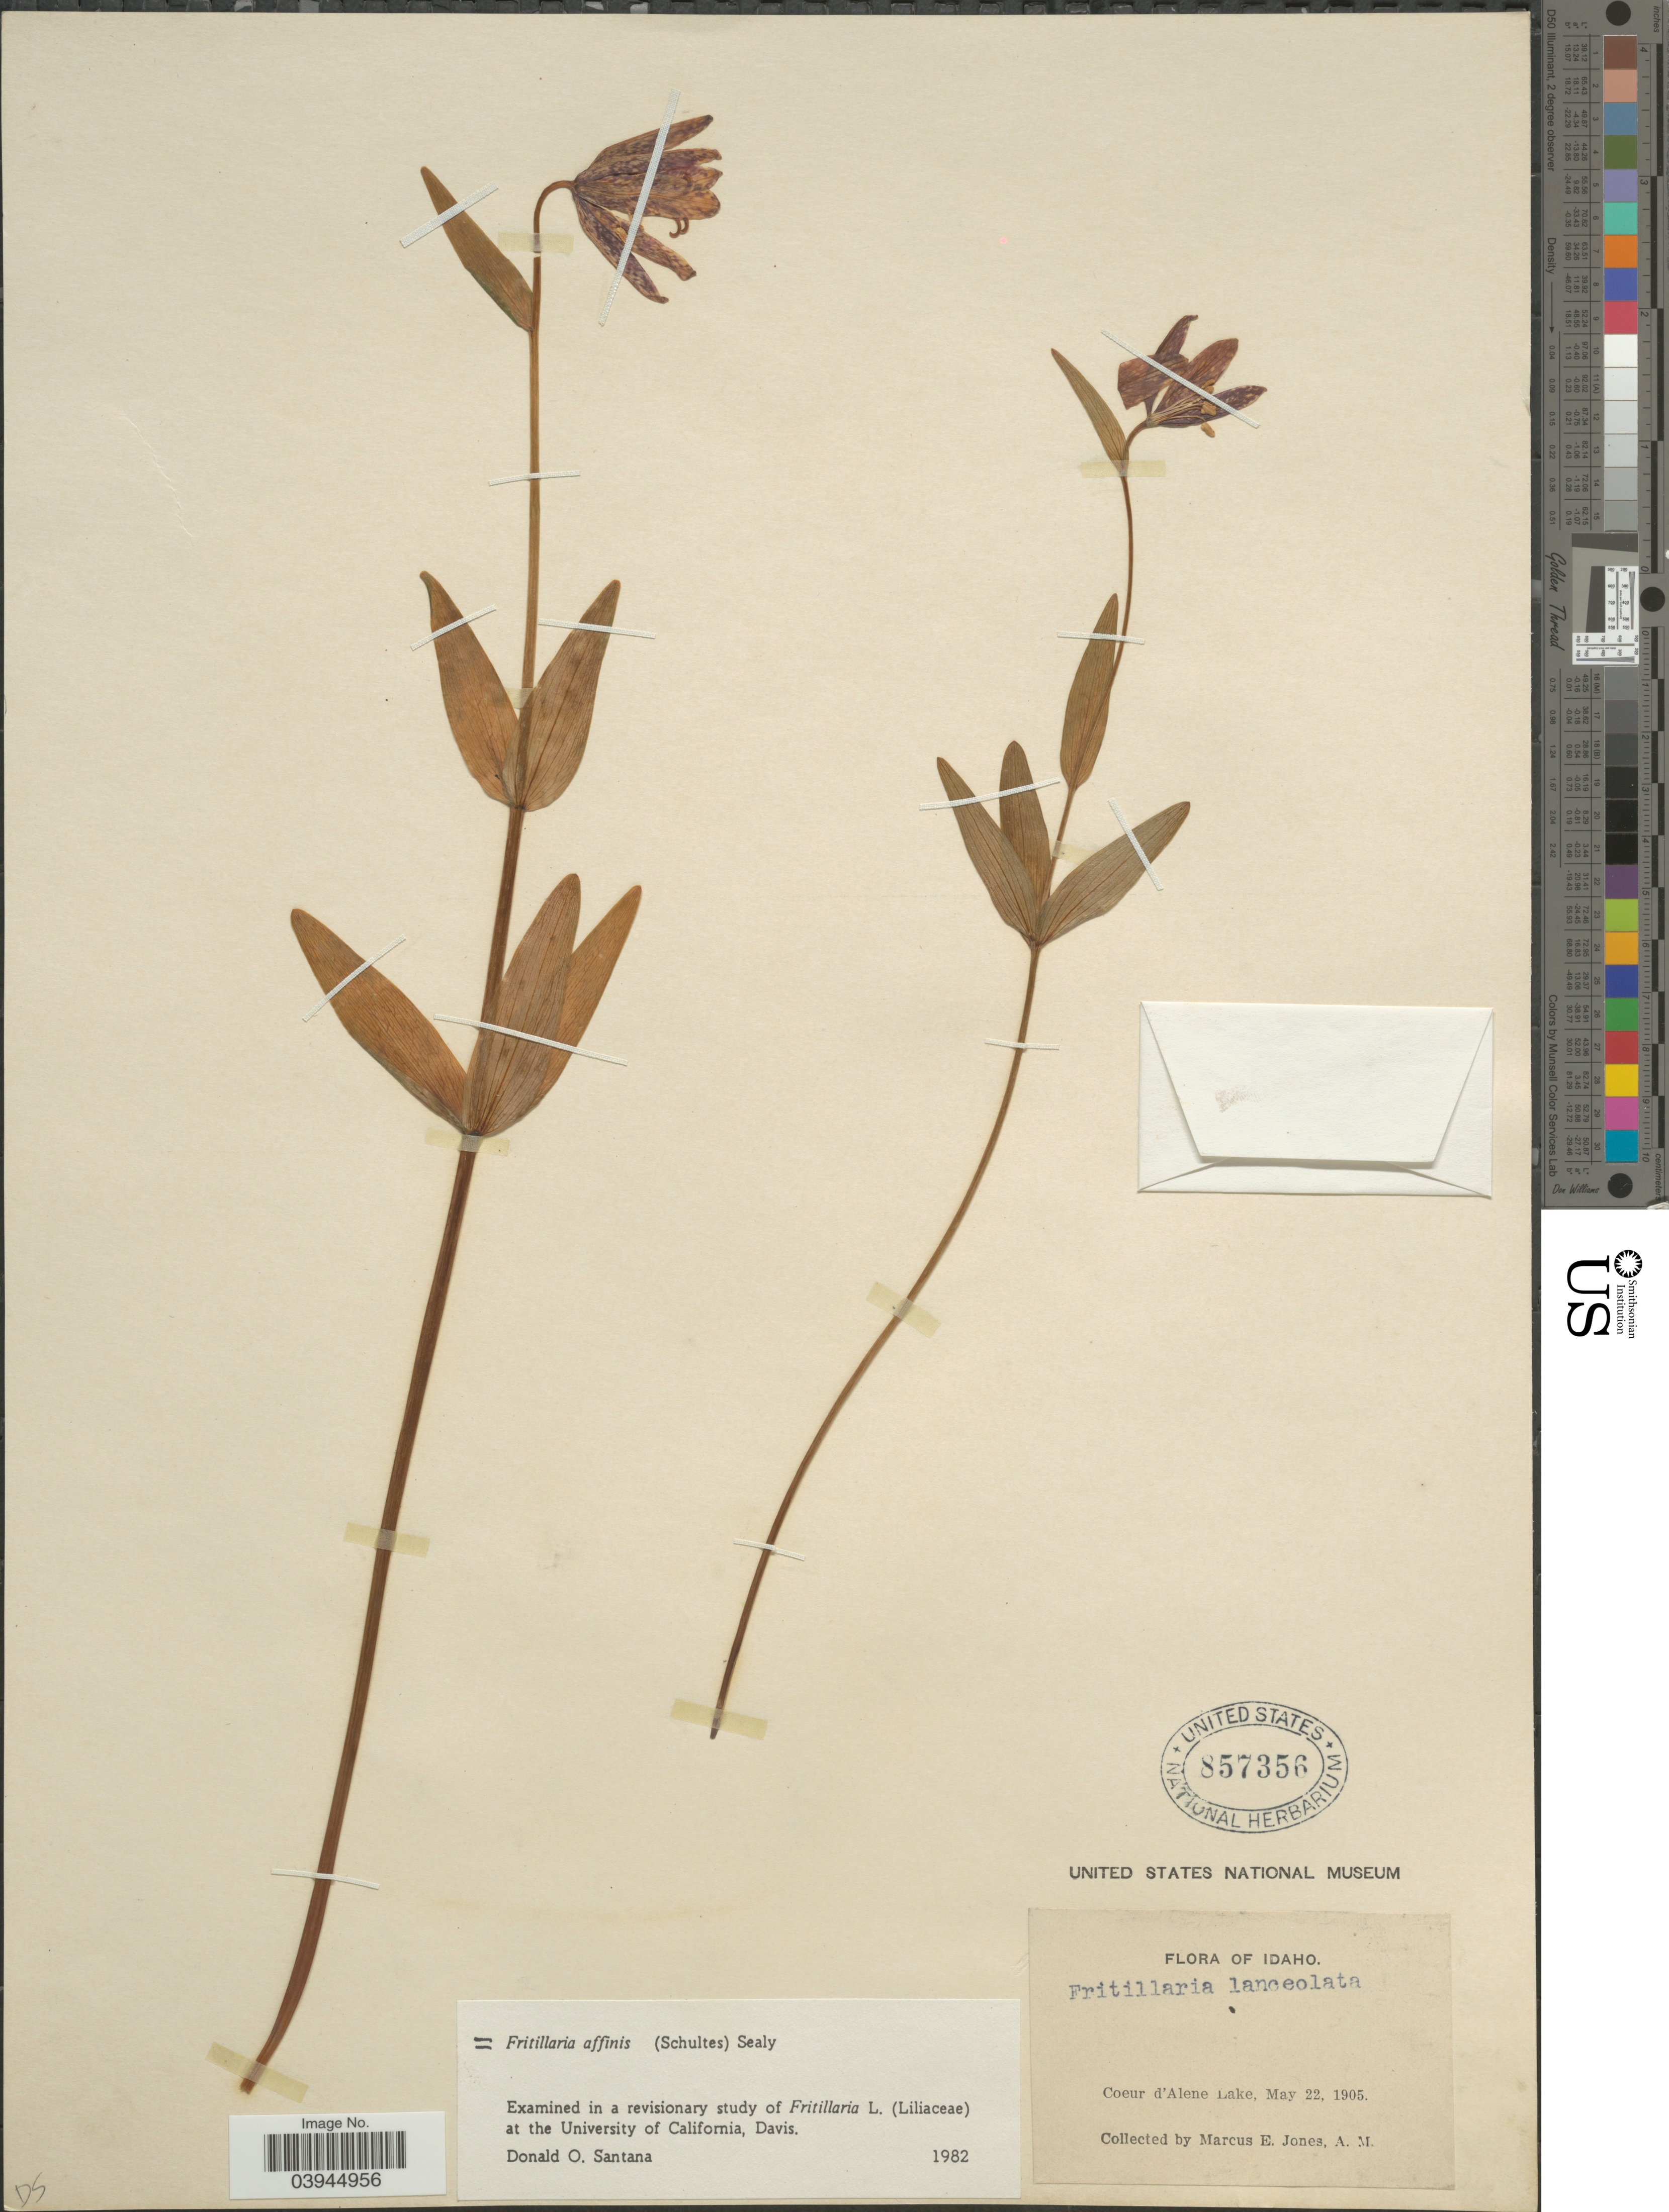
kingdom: Plantae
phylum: Tracheophyta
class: Liliopsida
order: Liliales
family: Liliaceae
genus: Fritillaria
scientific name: Fritillaria affinis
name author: (Schult. & Schult. f.) Sealy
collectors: M. E. Jones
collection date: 1905-05-22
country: United States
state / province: Idaho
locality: Coeur d'Alene Lake.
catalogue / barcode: US 857356